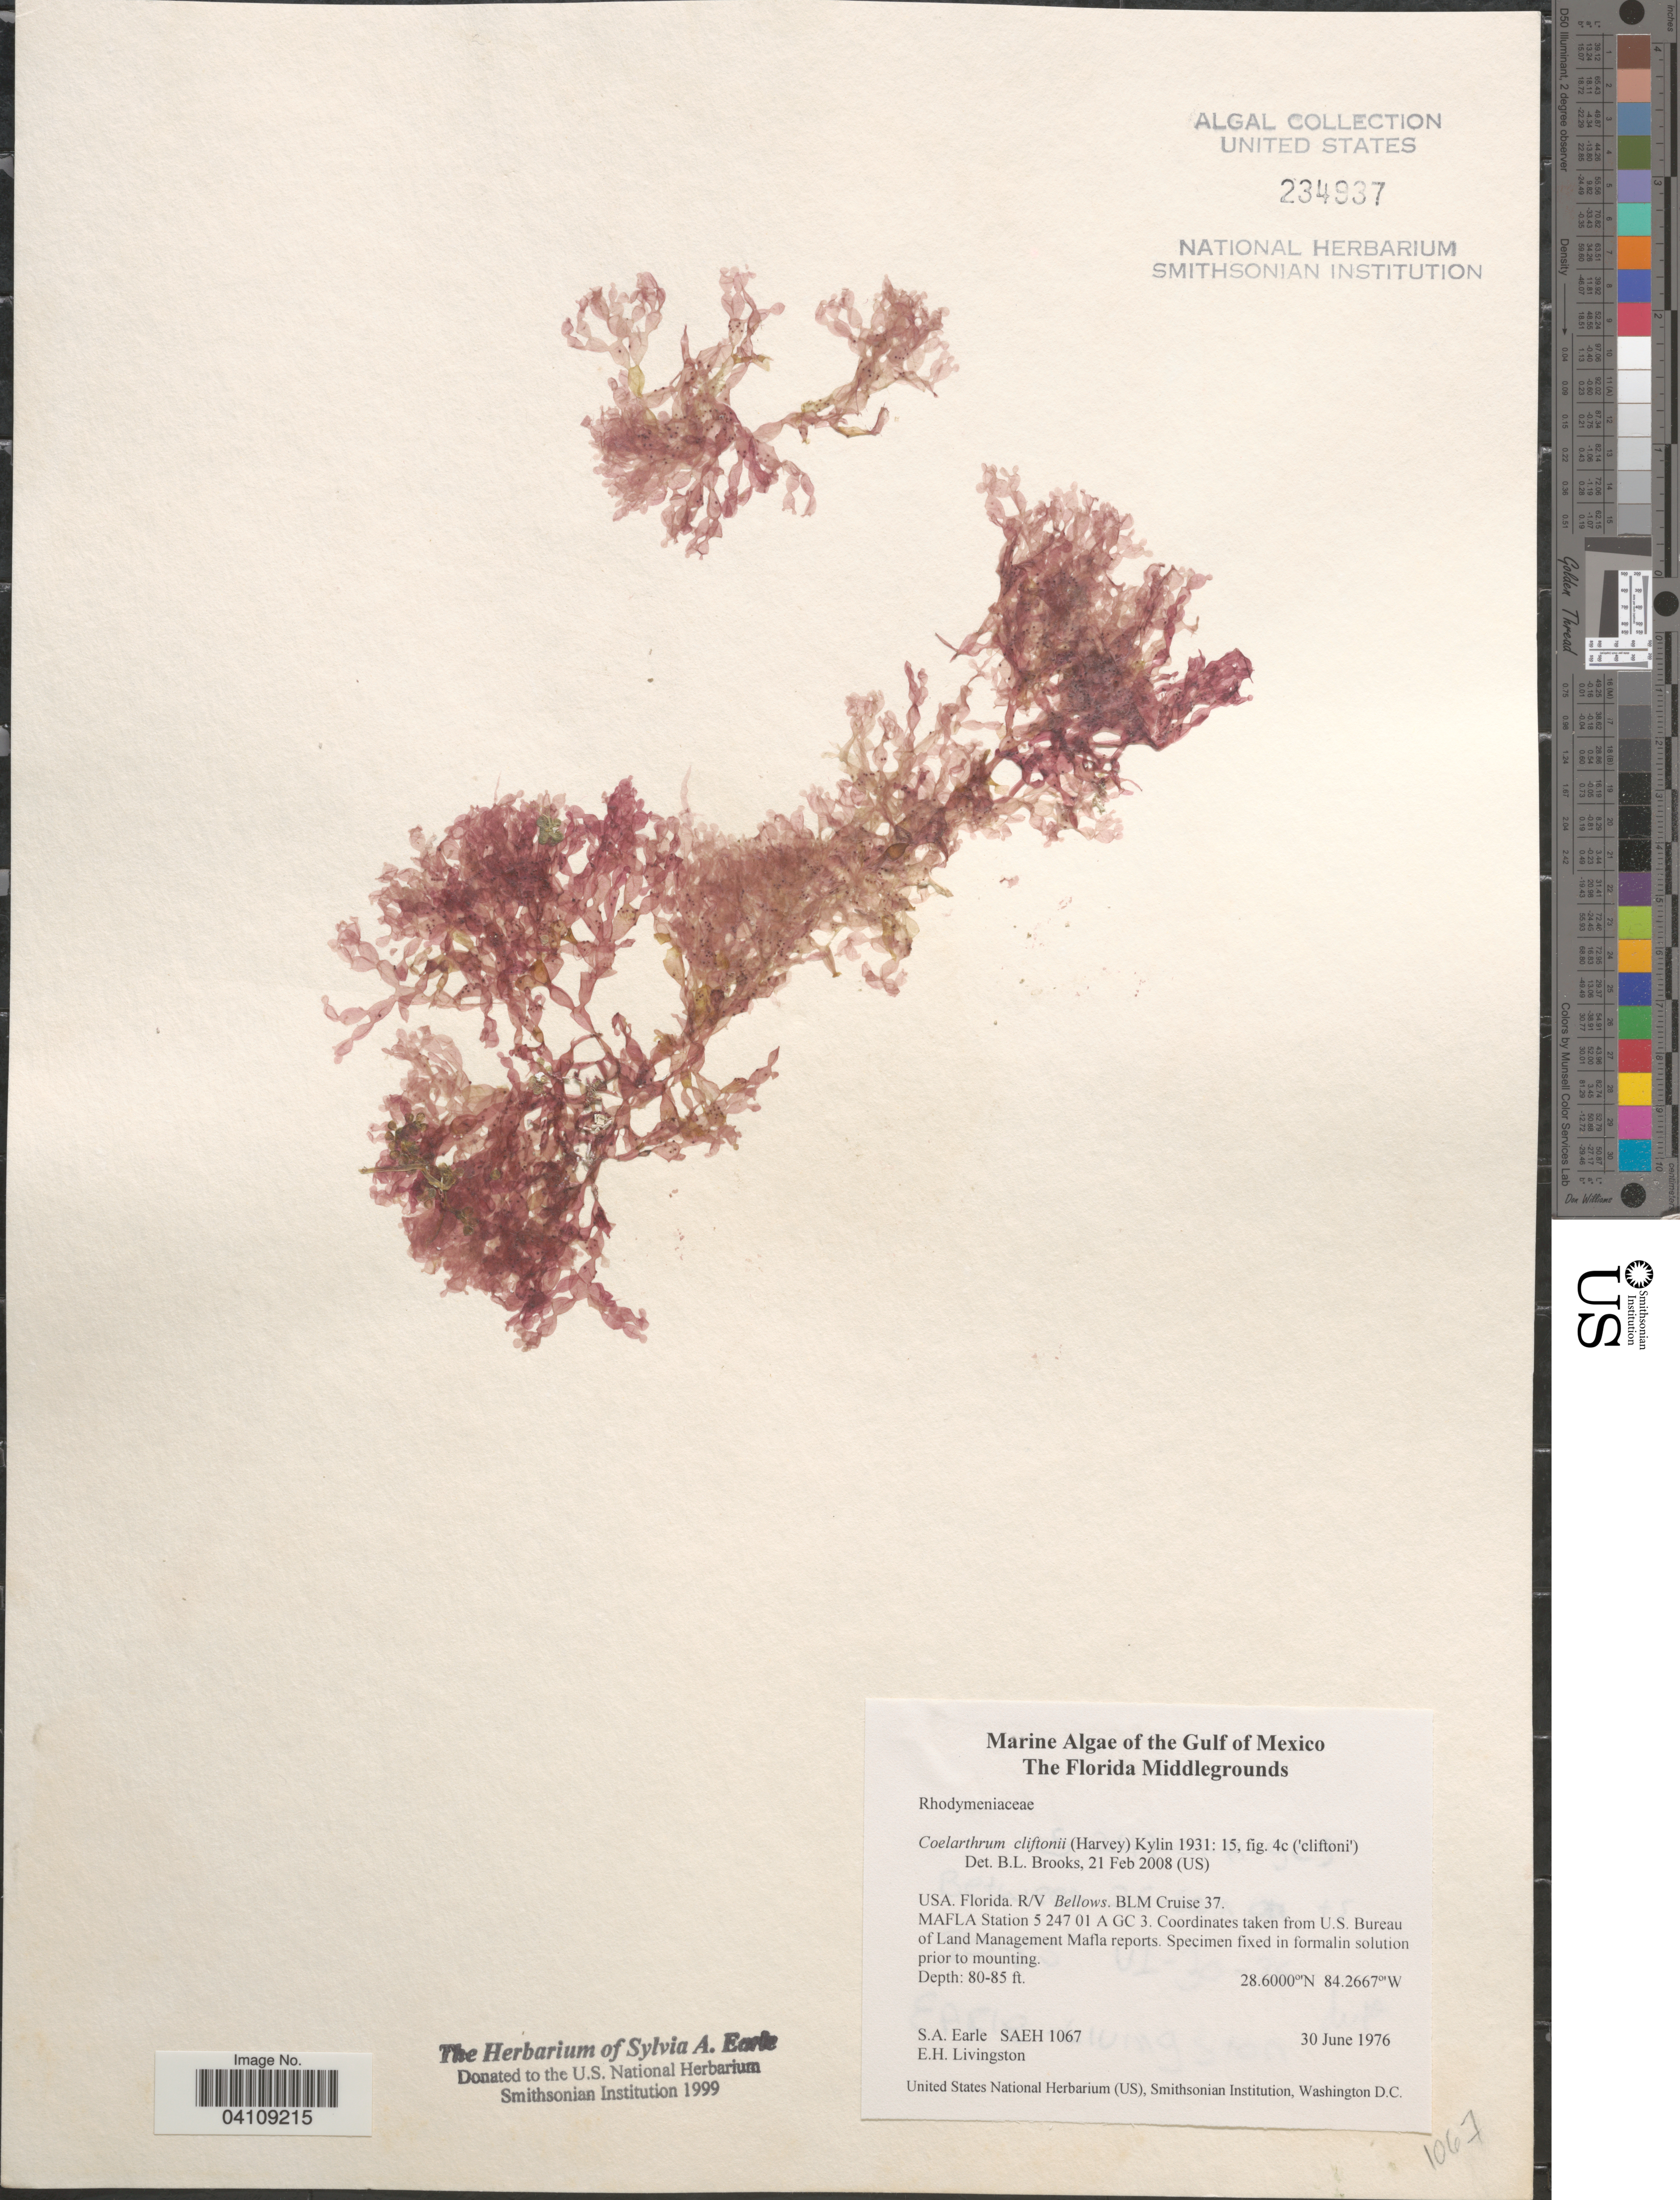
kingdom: Plantae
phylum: Rhodophyta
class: Florideophyceae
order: Rhodymeniales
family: Rhodymeniaceae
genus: Coelarthrum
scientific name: Coelarthrum cliftonii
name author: (Harv.) Kylin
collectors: S. A. Earle & E. Livingston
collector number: SAEH 1067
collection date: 1976-06-30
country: United States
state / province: Florida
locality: Gulf of Mexico. The Florida Middlegrounds. Florida. R/V Bellows. BLM Cruise 37. MAFLA Station 5 247 01 A GC 3.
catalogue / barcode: US 234937